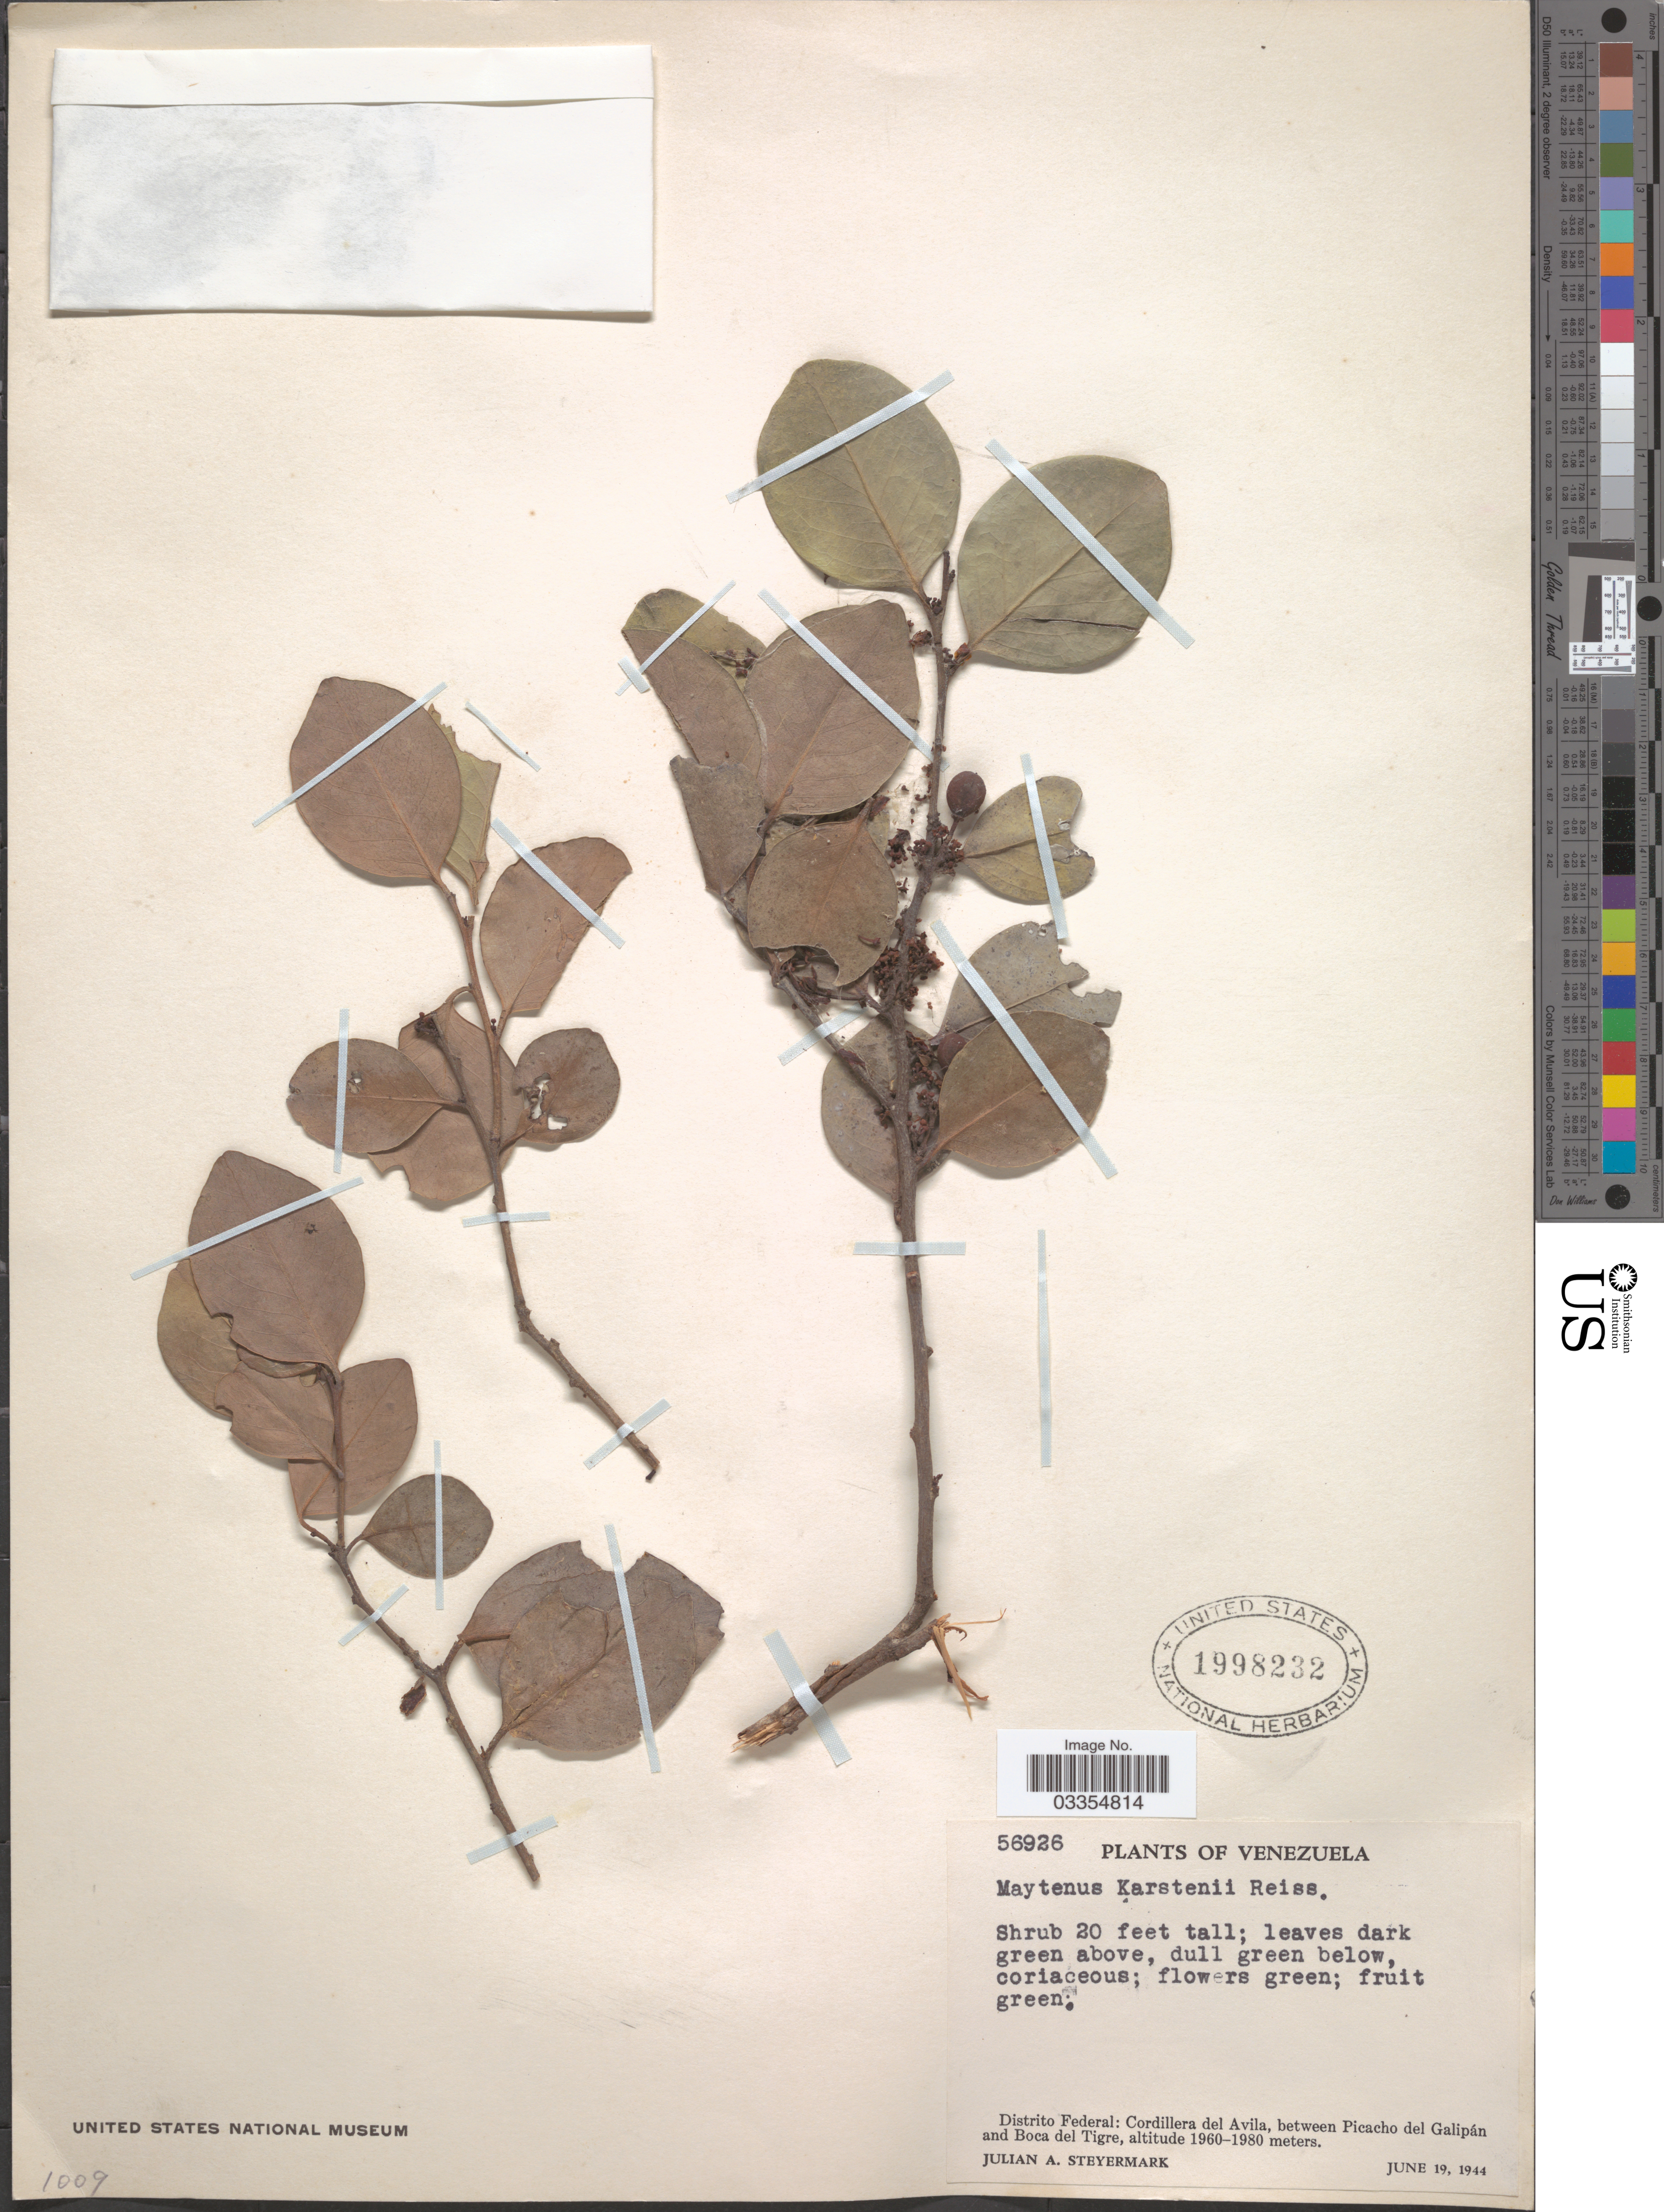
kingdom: Plantae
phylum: Tracheophyta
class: Magnoliopsida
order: Celastrales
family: Celastraceae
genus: Maytenus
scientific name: Maytenus karstenii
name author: Reissek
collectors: J. Steyermark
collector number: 56926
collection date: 1944-06-19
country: Venezuela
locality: Distrito Federal: Cordillera del Avila, between Picacho del Galipán and Boca del Tigre.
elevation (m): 1960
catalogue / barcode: US 1998232